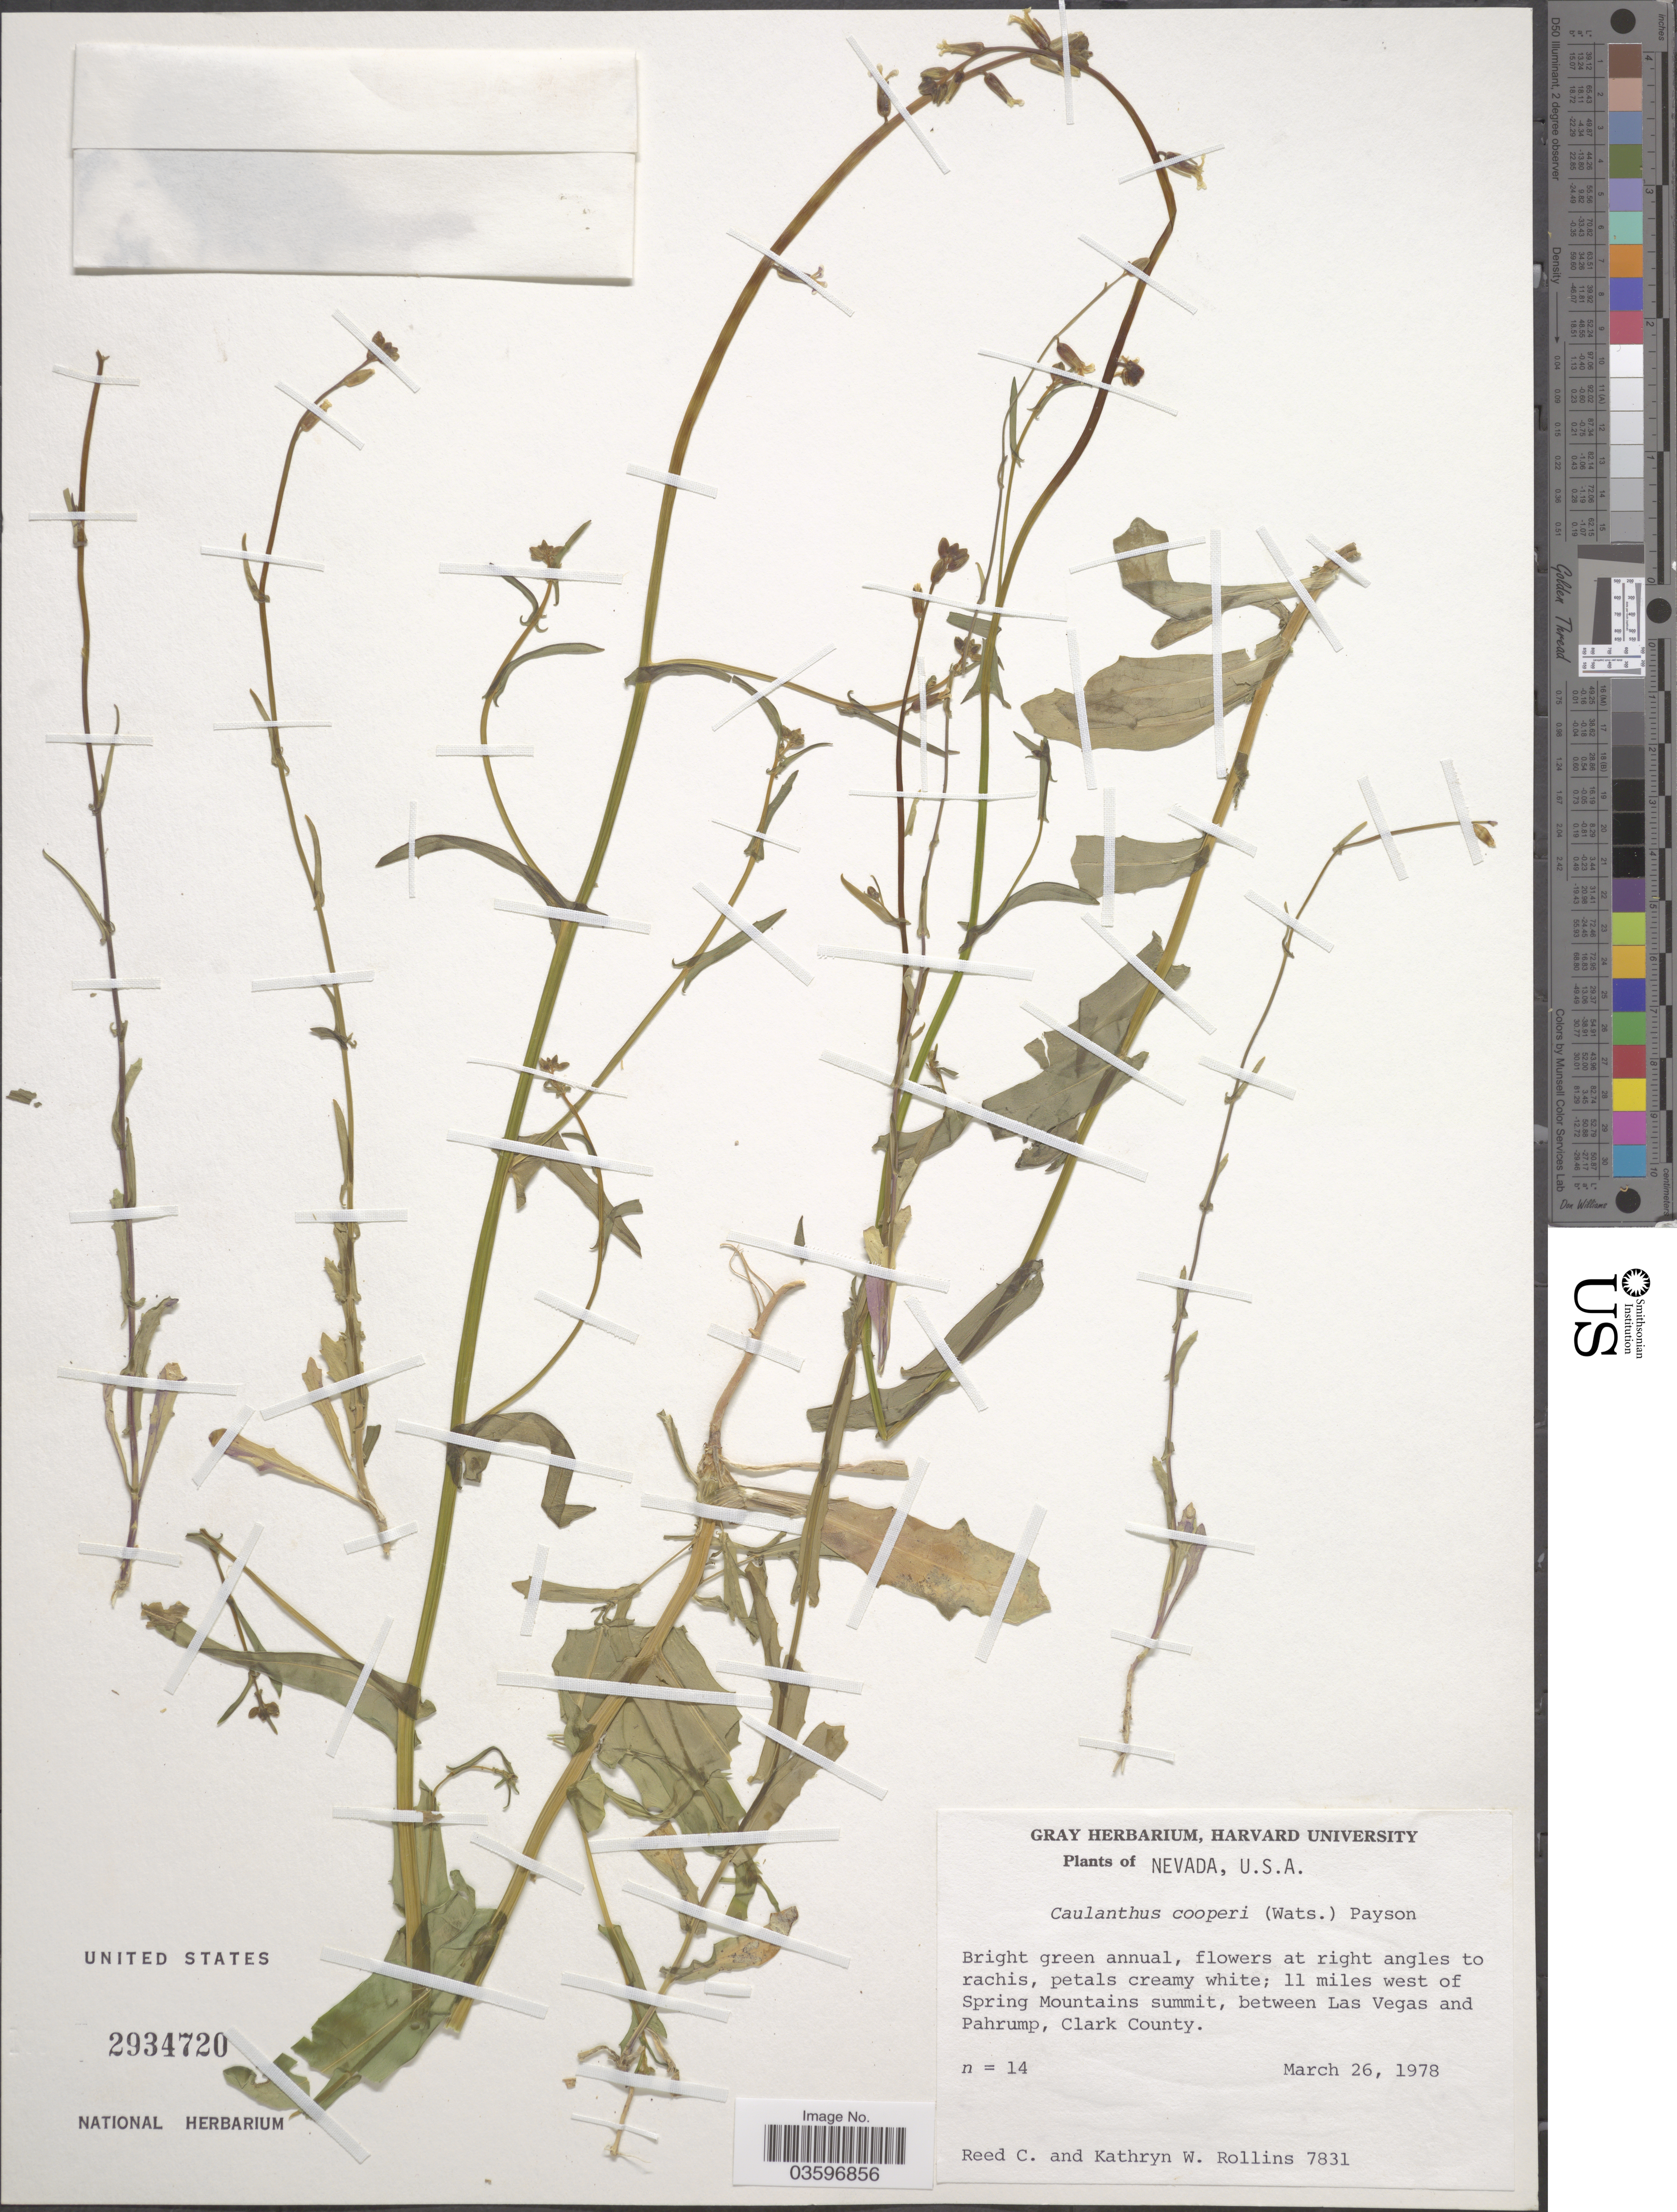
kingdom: Plantae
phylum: Tracheophyta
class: Magnoliopsida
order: Brassicales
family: Brassicaceae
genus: Caulanthus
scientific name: Caulanthus cooperi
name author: (S. Watson) Payson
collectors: R. C. Rollins & K. W. Rollins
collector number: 7831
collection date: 1978-03-26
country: United States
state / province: Nevada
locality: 11 miles west of Spring Mountains summit, between Las Vegas and Pahrump, Clark County.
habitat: mountain summit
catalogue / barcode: US 2934720